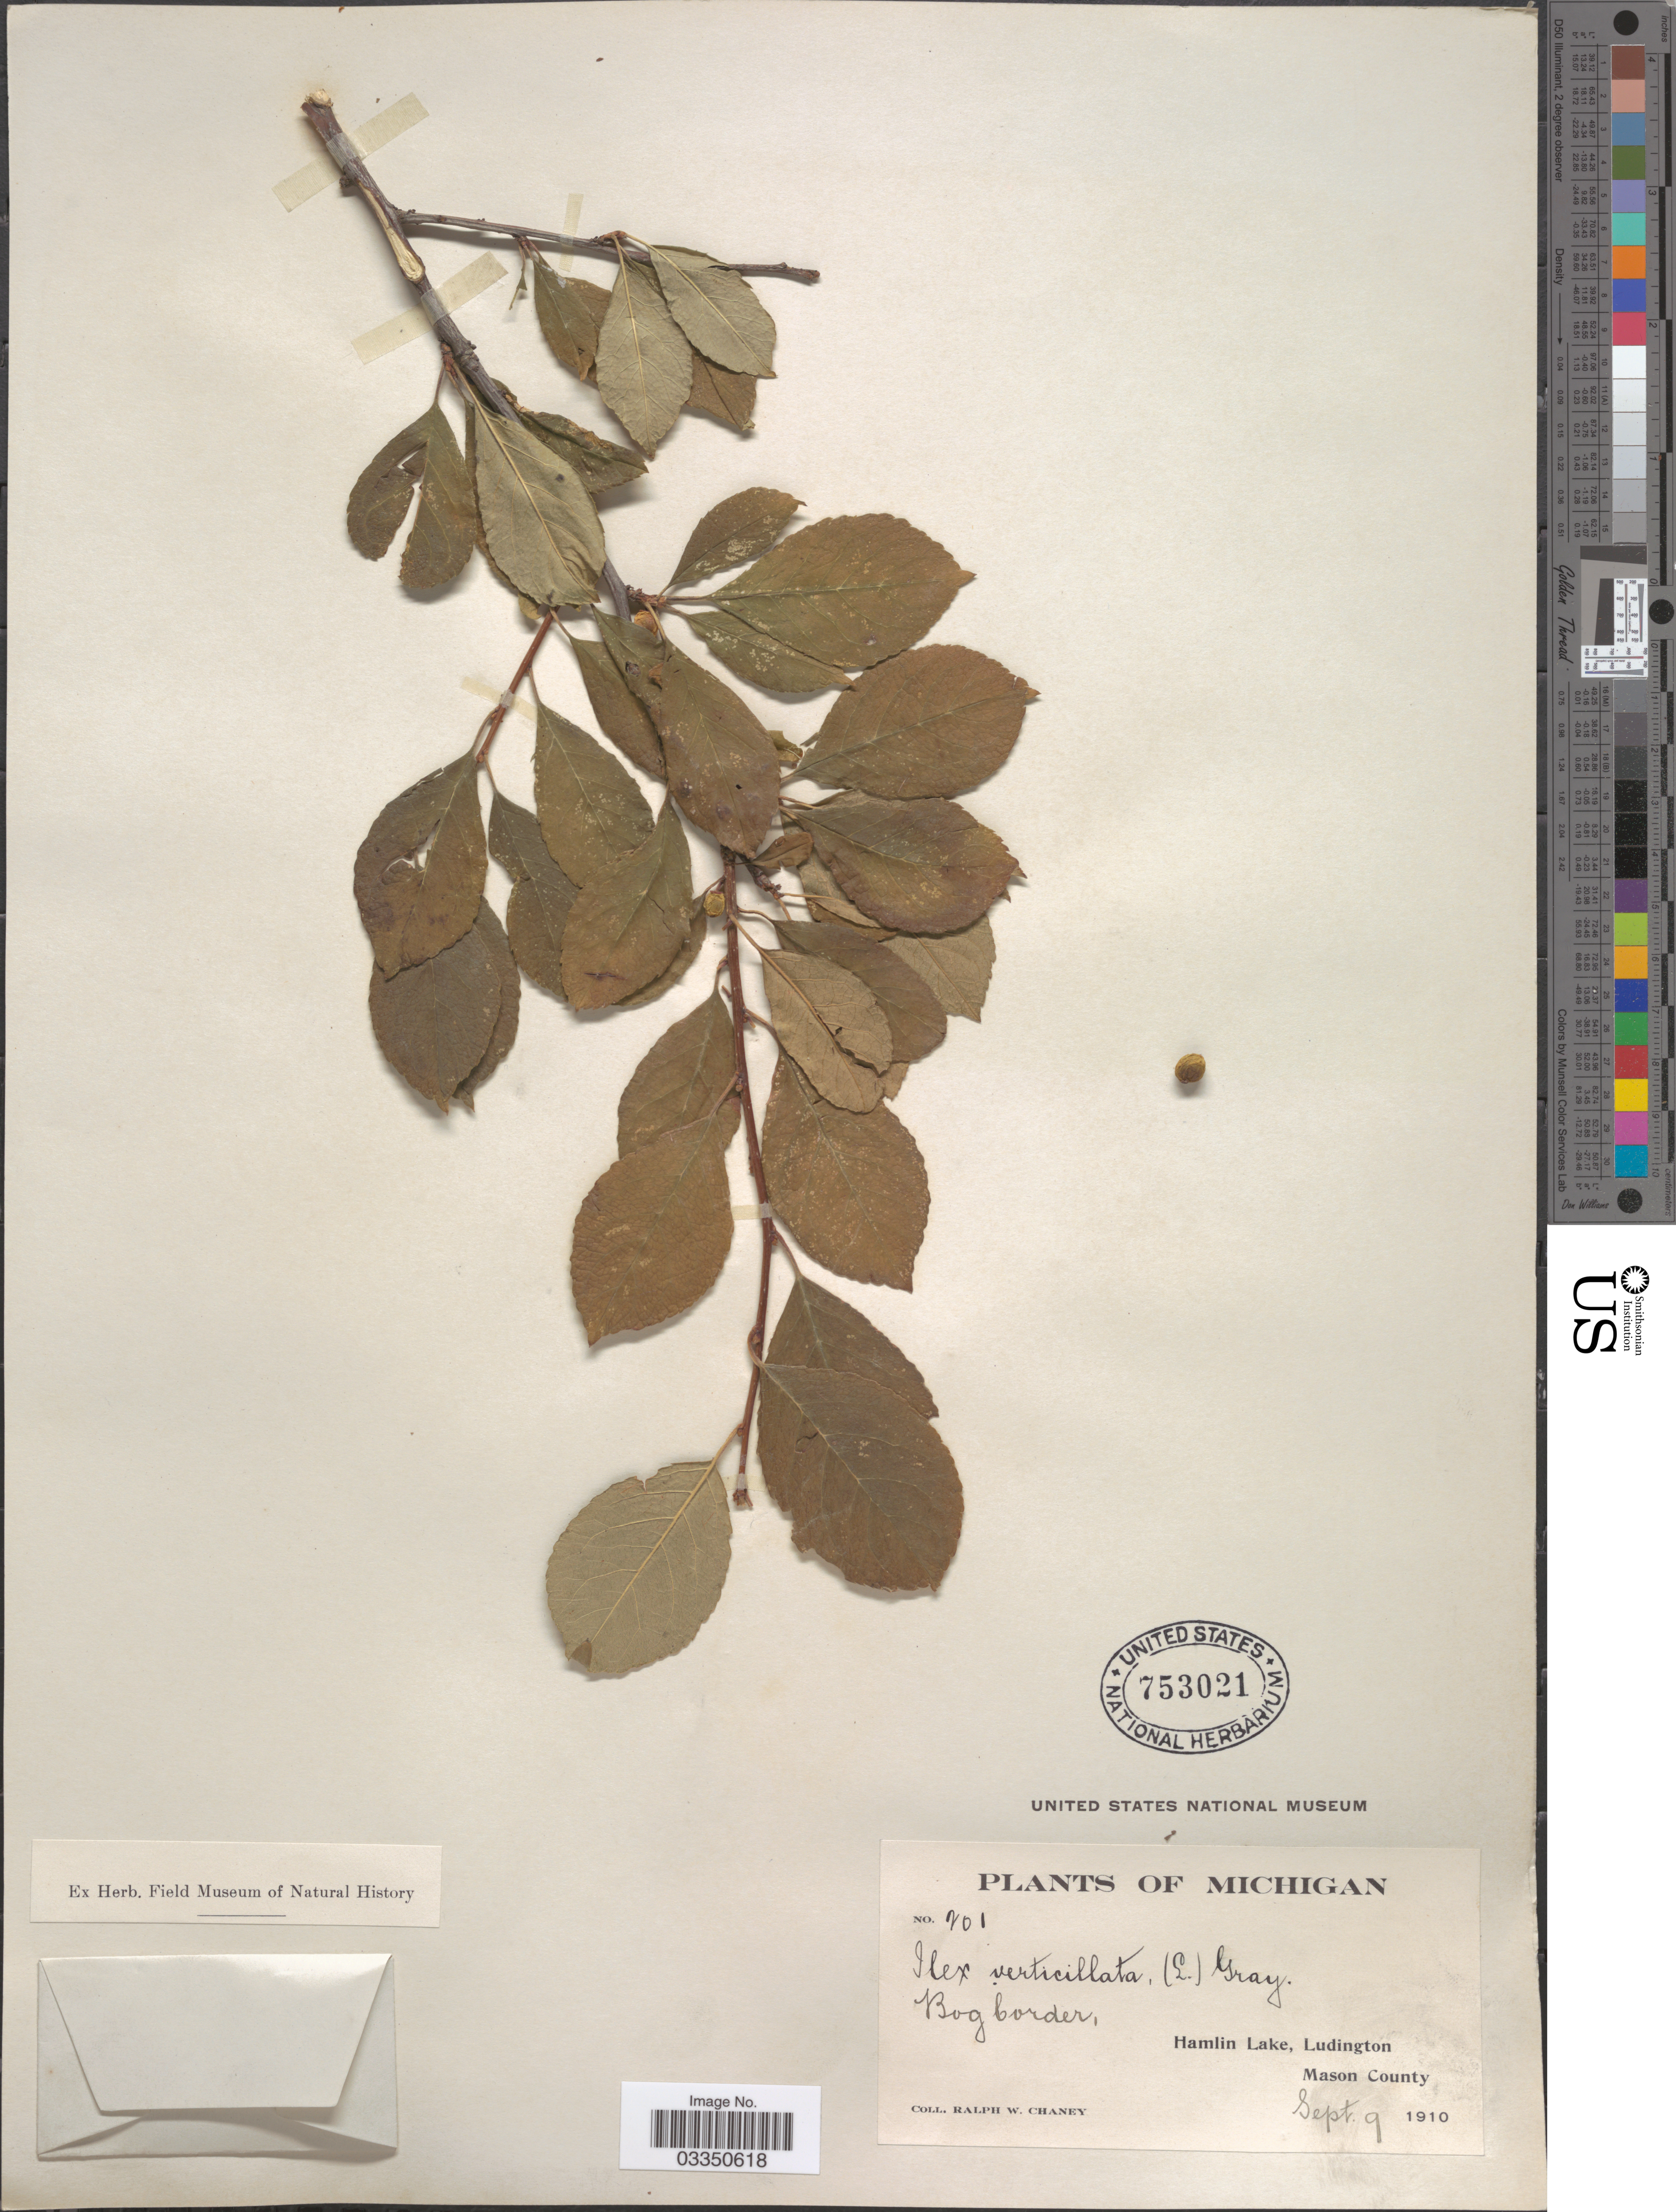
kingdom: Plantae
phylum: Tracheophyta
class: Magnoliopsida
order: Aquifoliales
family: Aquifoliaceae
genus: Ilex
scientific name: Ilex verticillata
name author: (L.) A. Gray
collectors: R. Chaney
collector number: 201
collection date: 1910-09-09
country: United States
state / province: Michigan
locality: Bog border, Hamlin Lake, Ludington. Mason County.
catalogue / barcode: US 753021